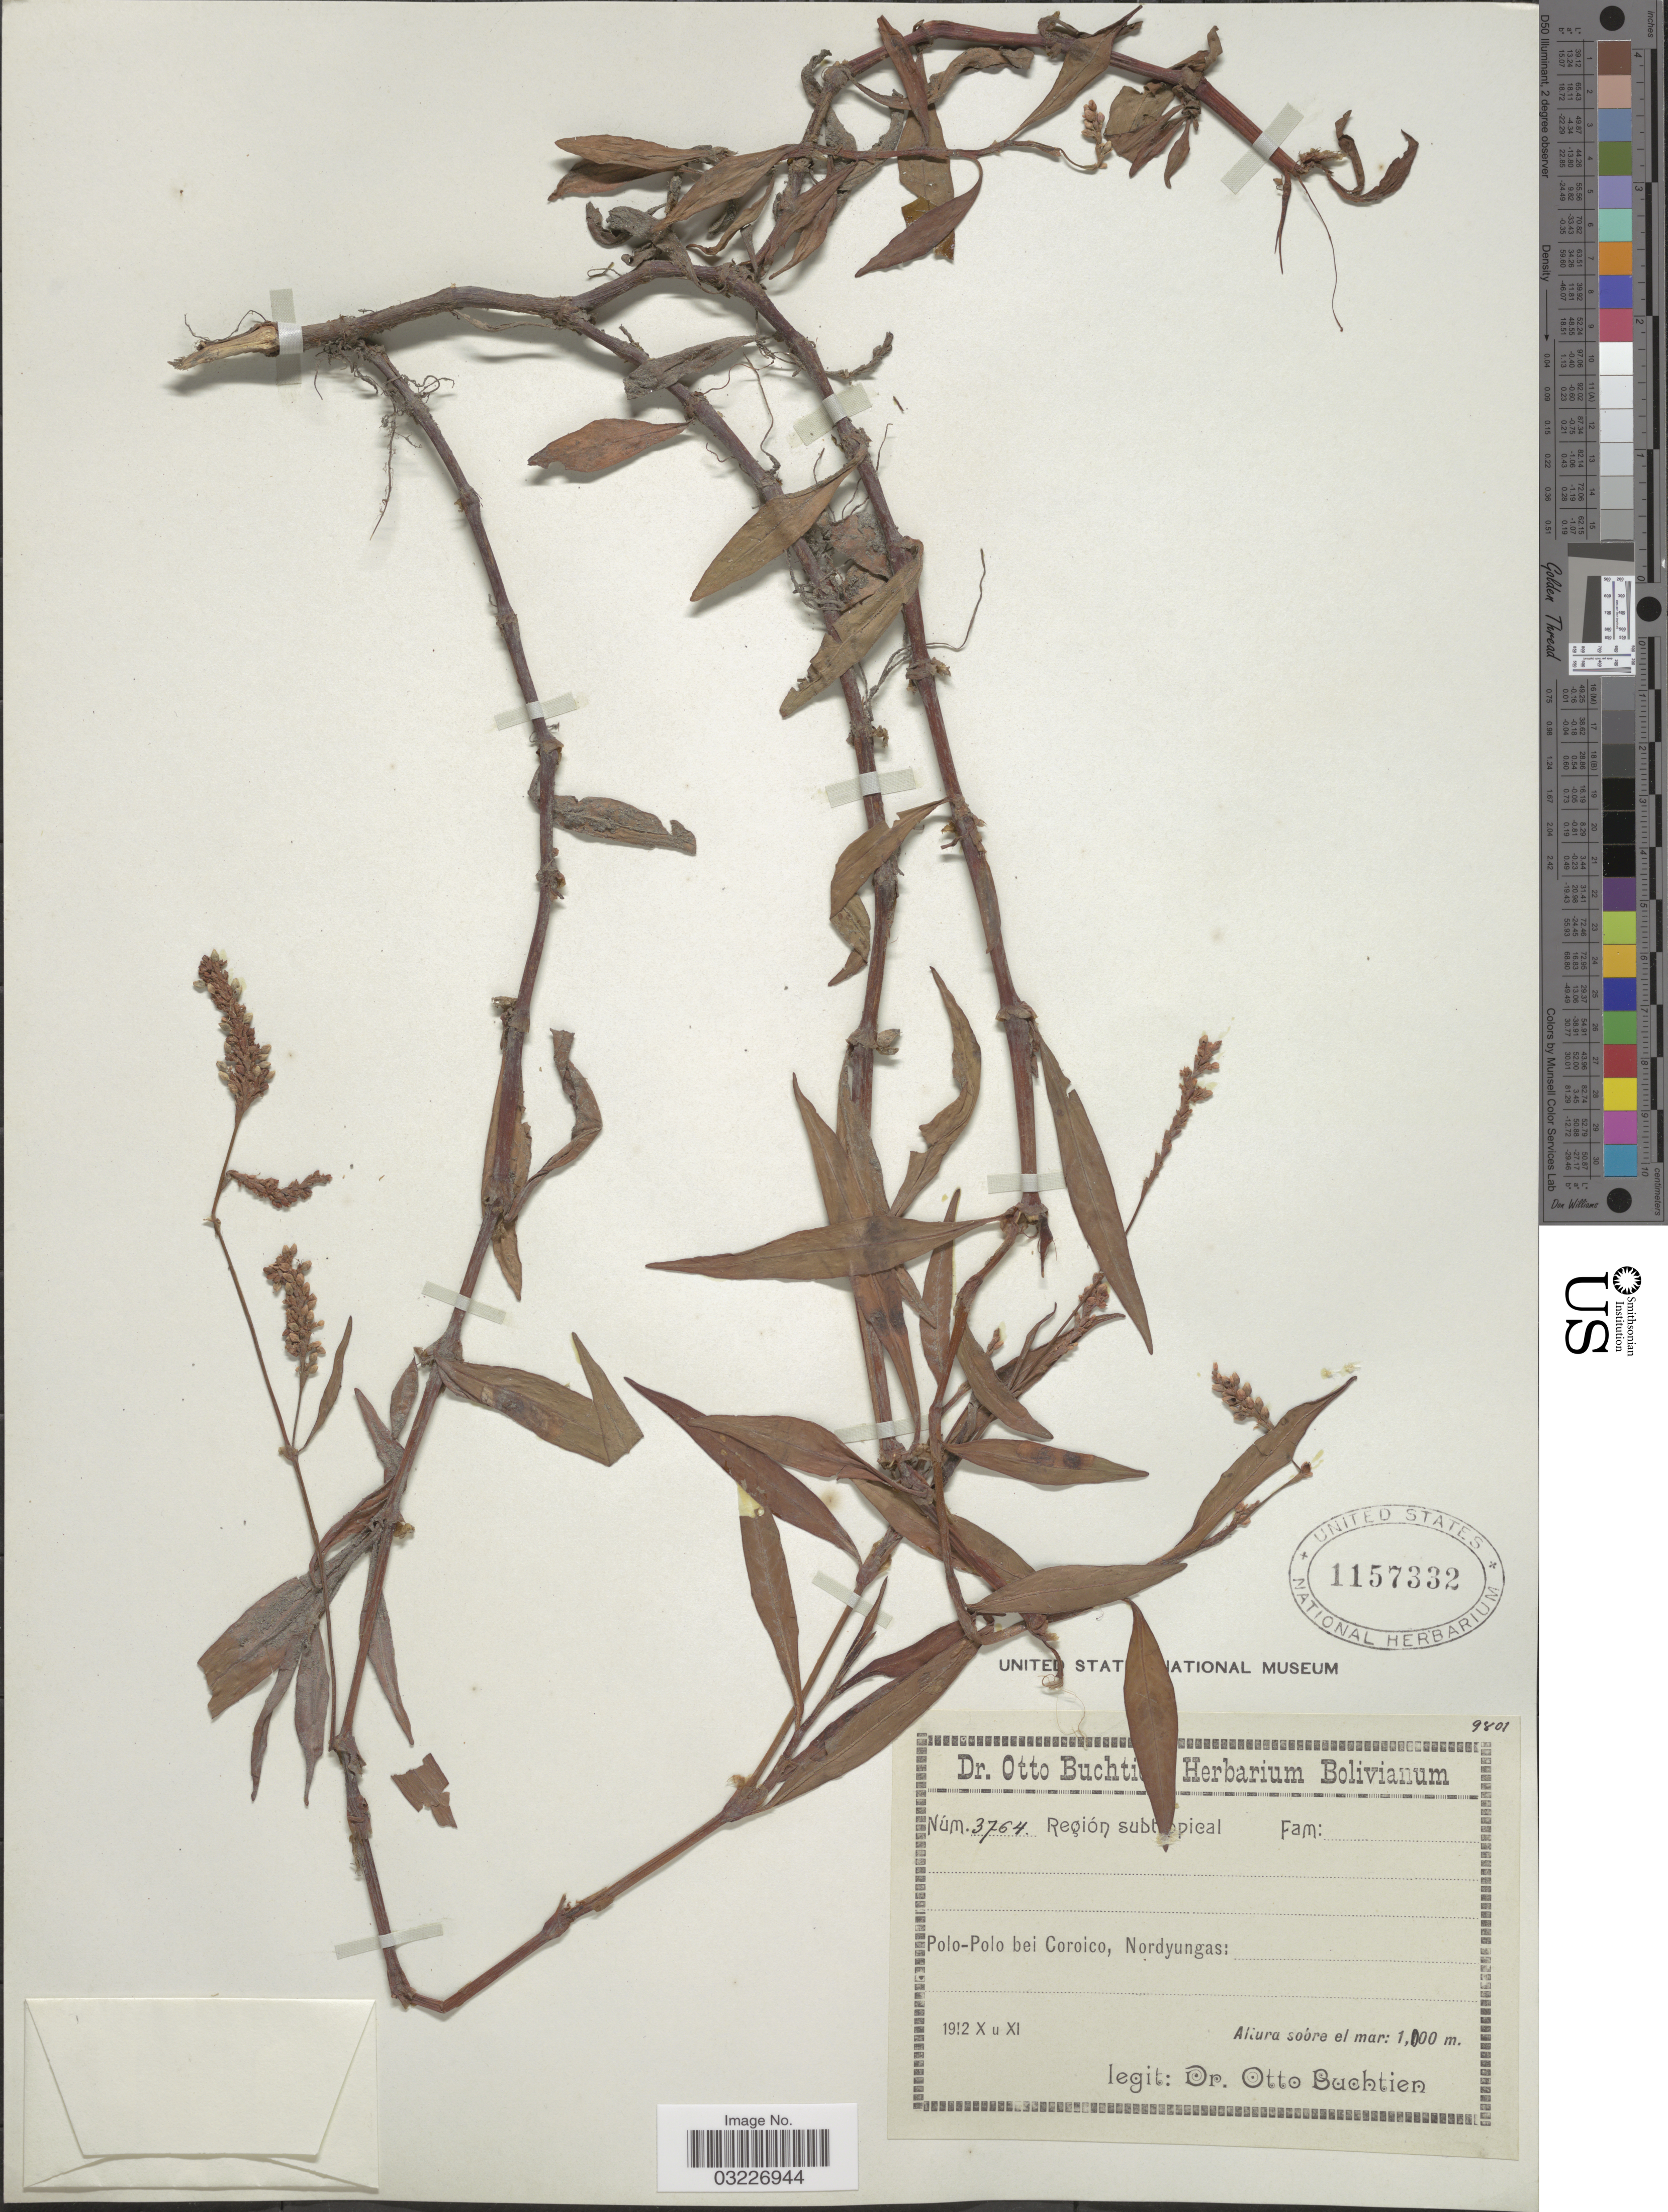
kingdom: Plantae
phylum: Tracheophyta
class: Magnoliopsida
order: Caryophyllales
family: Polygonaceae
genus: Polygonum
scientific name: Polygonum persicarioides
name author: Kunth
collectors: O. Buchtien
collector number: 3764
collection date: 1912-10/1912-11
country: Bolivia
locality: Polo-Polo bei Coroico, Nordyungas.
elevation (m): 1000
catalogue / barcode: US 1157332